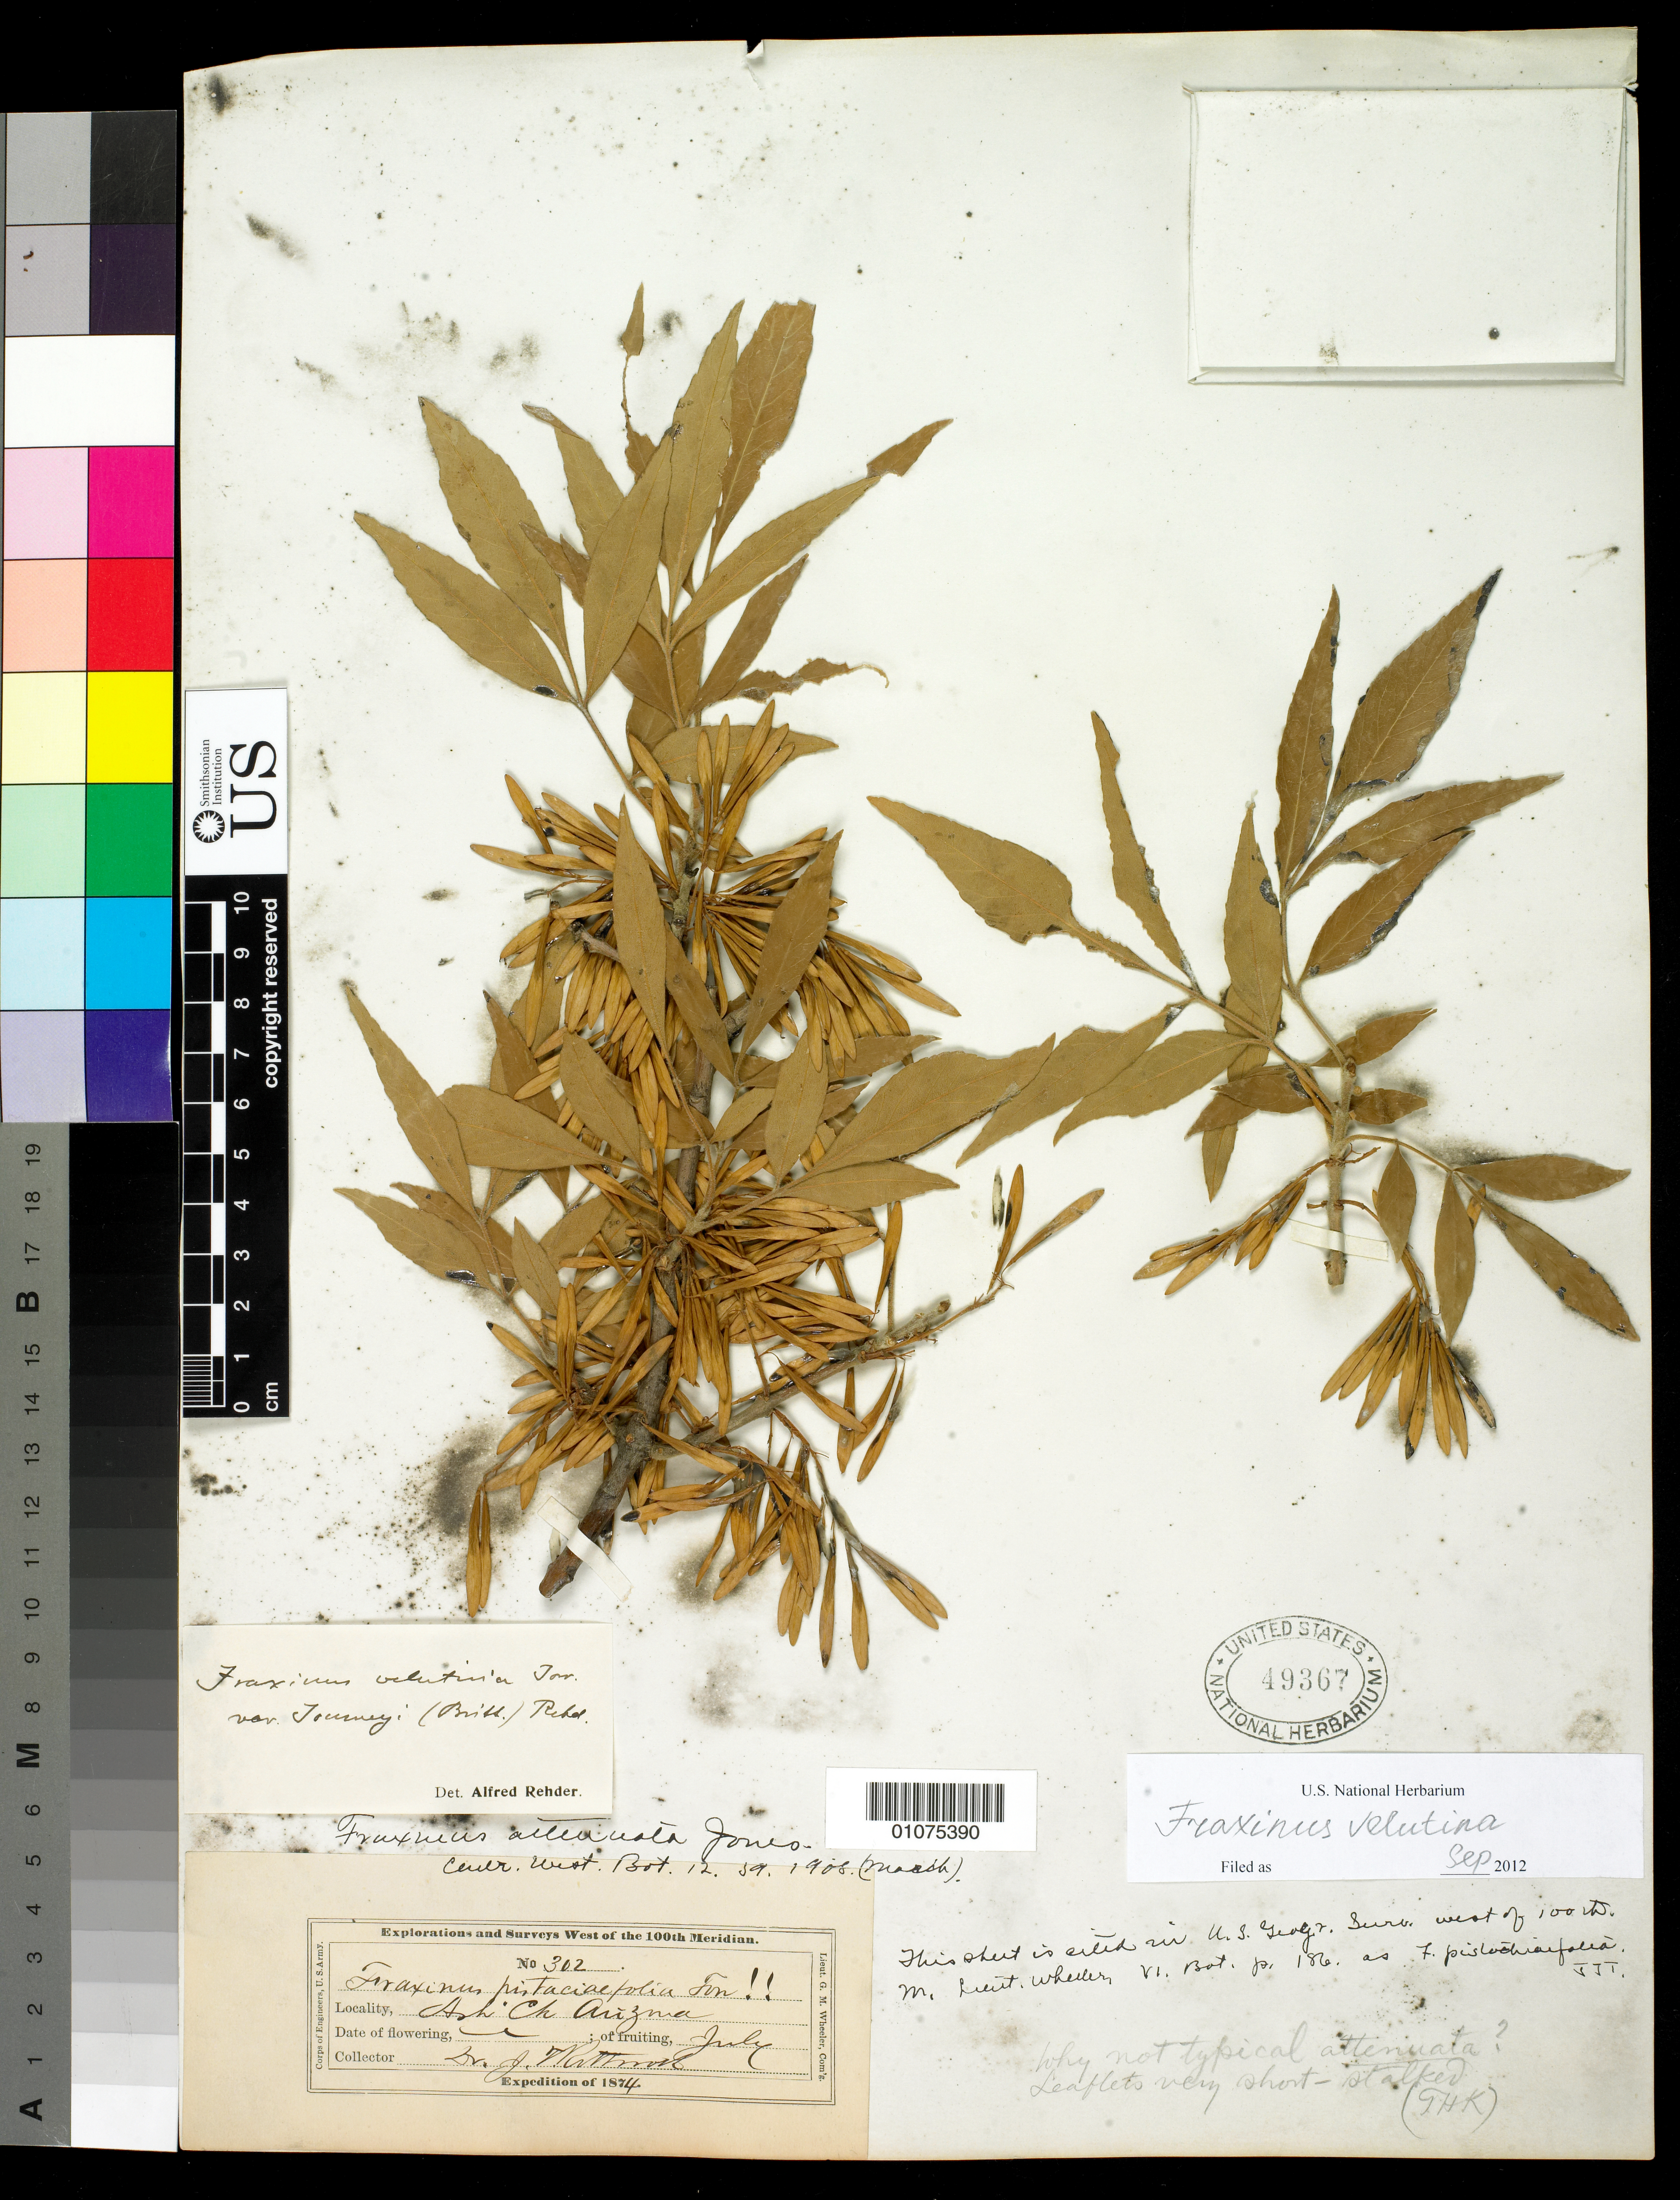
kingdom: Plantae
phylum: Tracheophyta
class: Magnoliopsida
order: Lamiales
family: Oleaceae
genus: Fraxinus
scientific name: Fraxinus velutina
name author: Torr.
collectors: J. T. Rothrock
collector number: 302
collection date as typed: Jul 1874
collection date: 1874-07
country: United States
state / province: Arizona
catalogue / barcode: US 49367